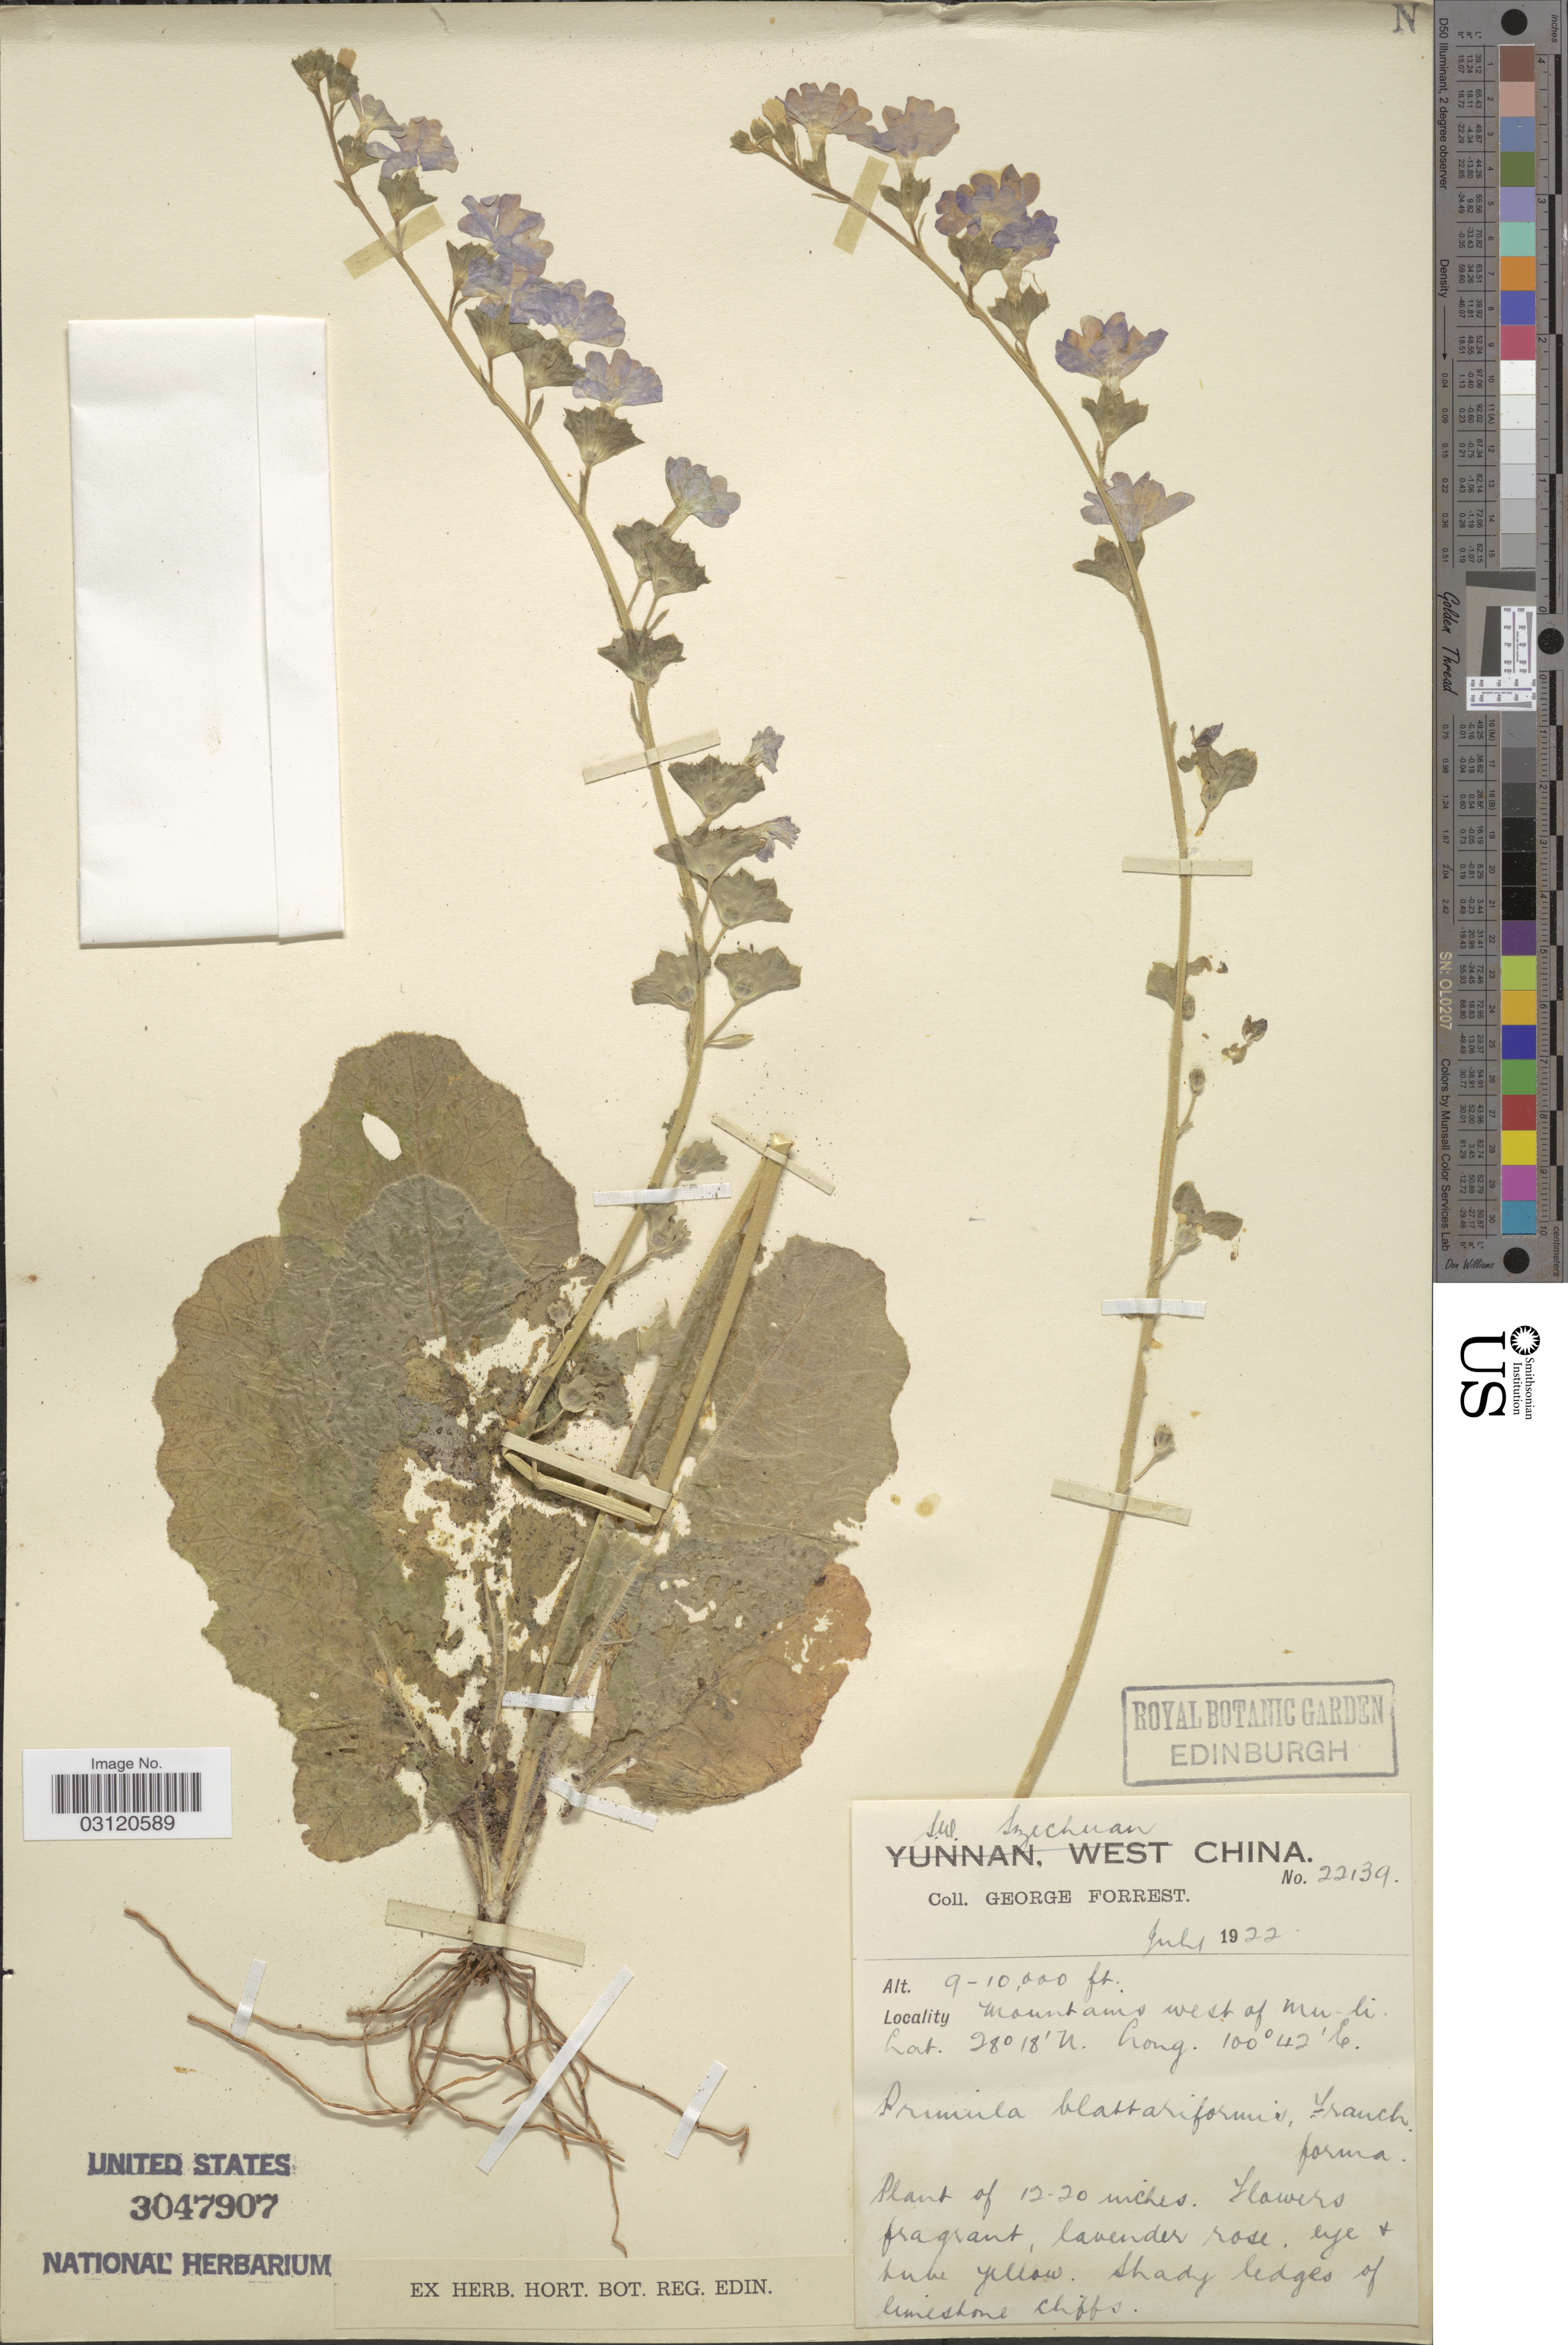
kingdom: Plantae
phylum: Tracheophyta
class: Magnoliopsida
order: Ericales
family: Primulaceae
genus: Primula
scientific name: Primula blattariformis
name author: Franch.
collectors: G. Forrest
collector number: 22139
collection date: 1922-07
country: China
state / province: Sichuan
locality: S.W. Szechuan, Mountains west of Mu-li.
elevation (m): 2743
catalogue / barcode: US 3047907